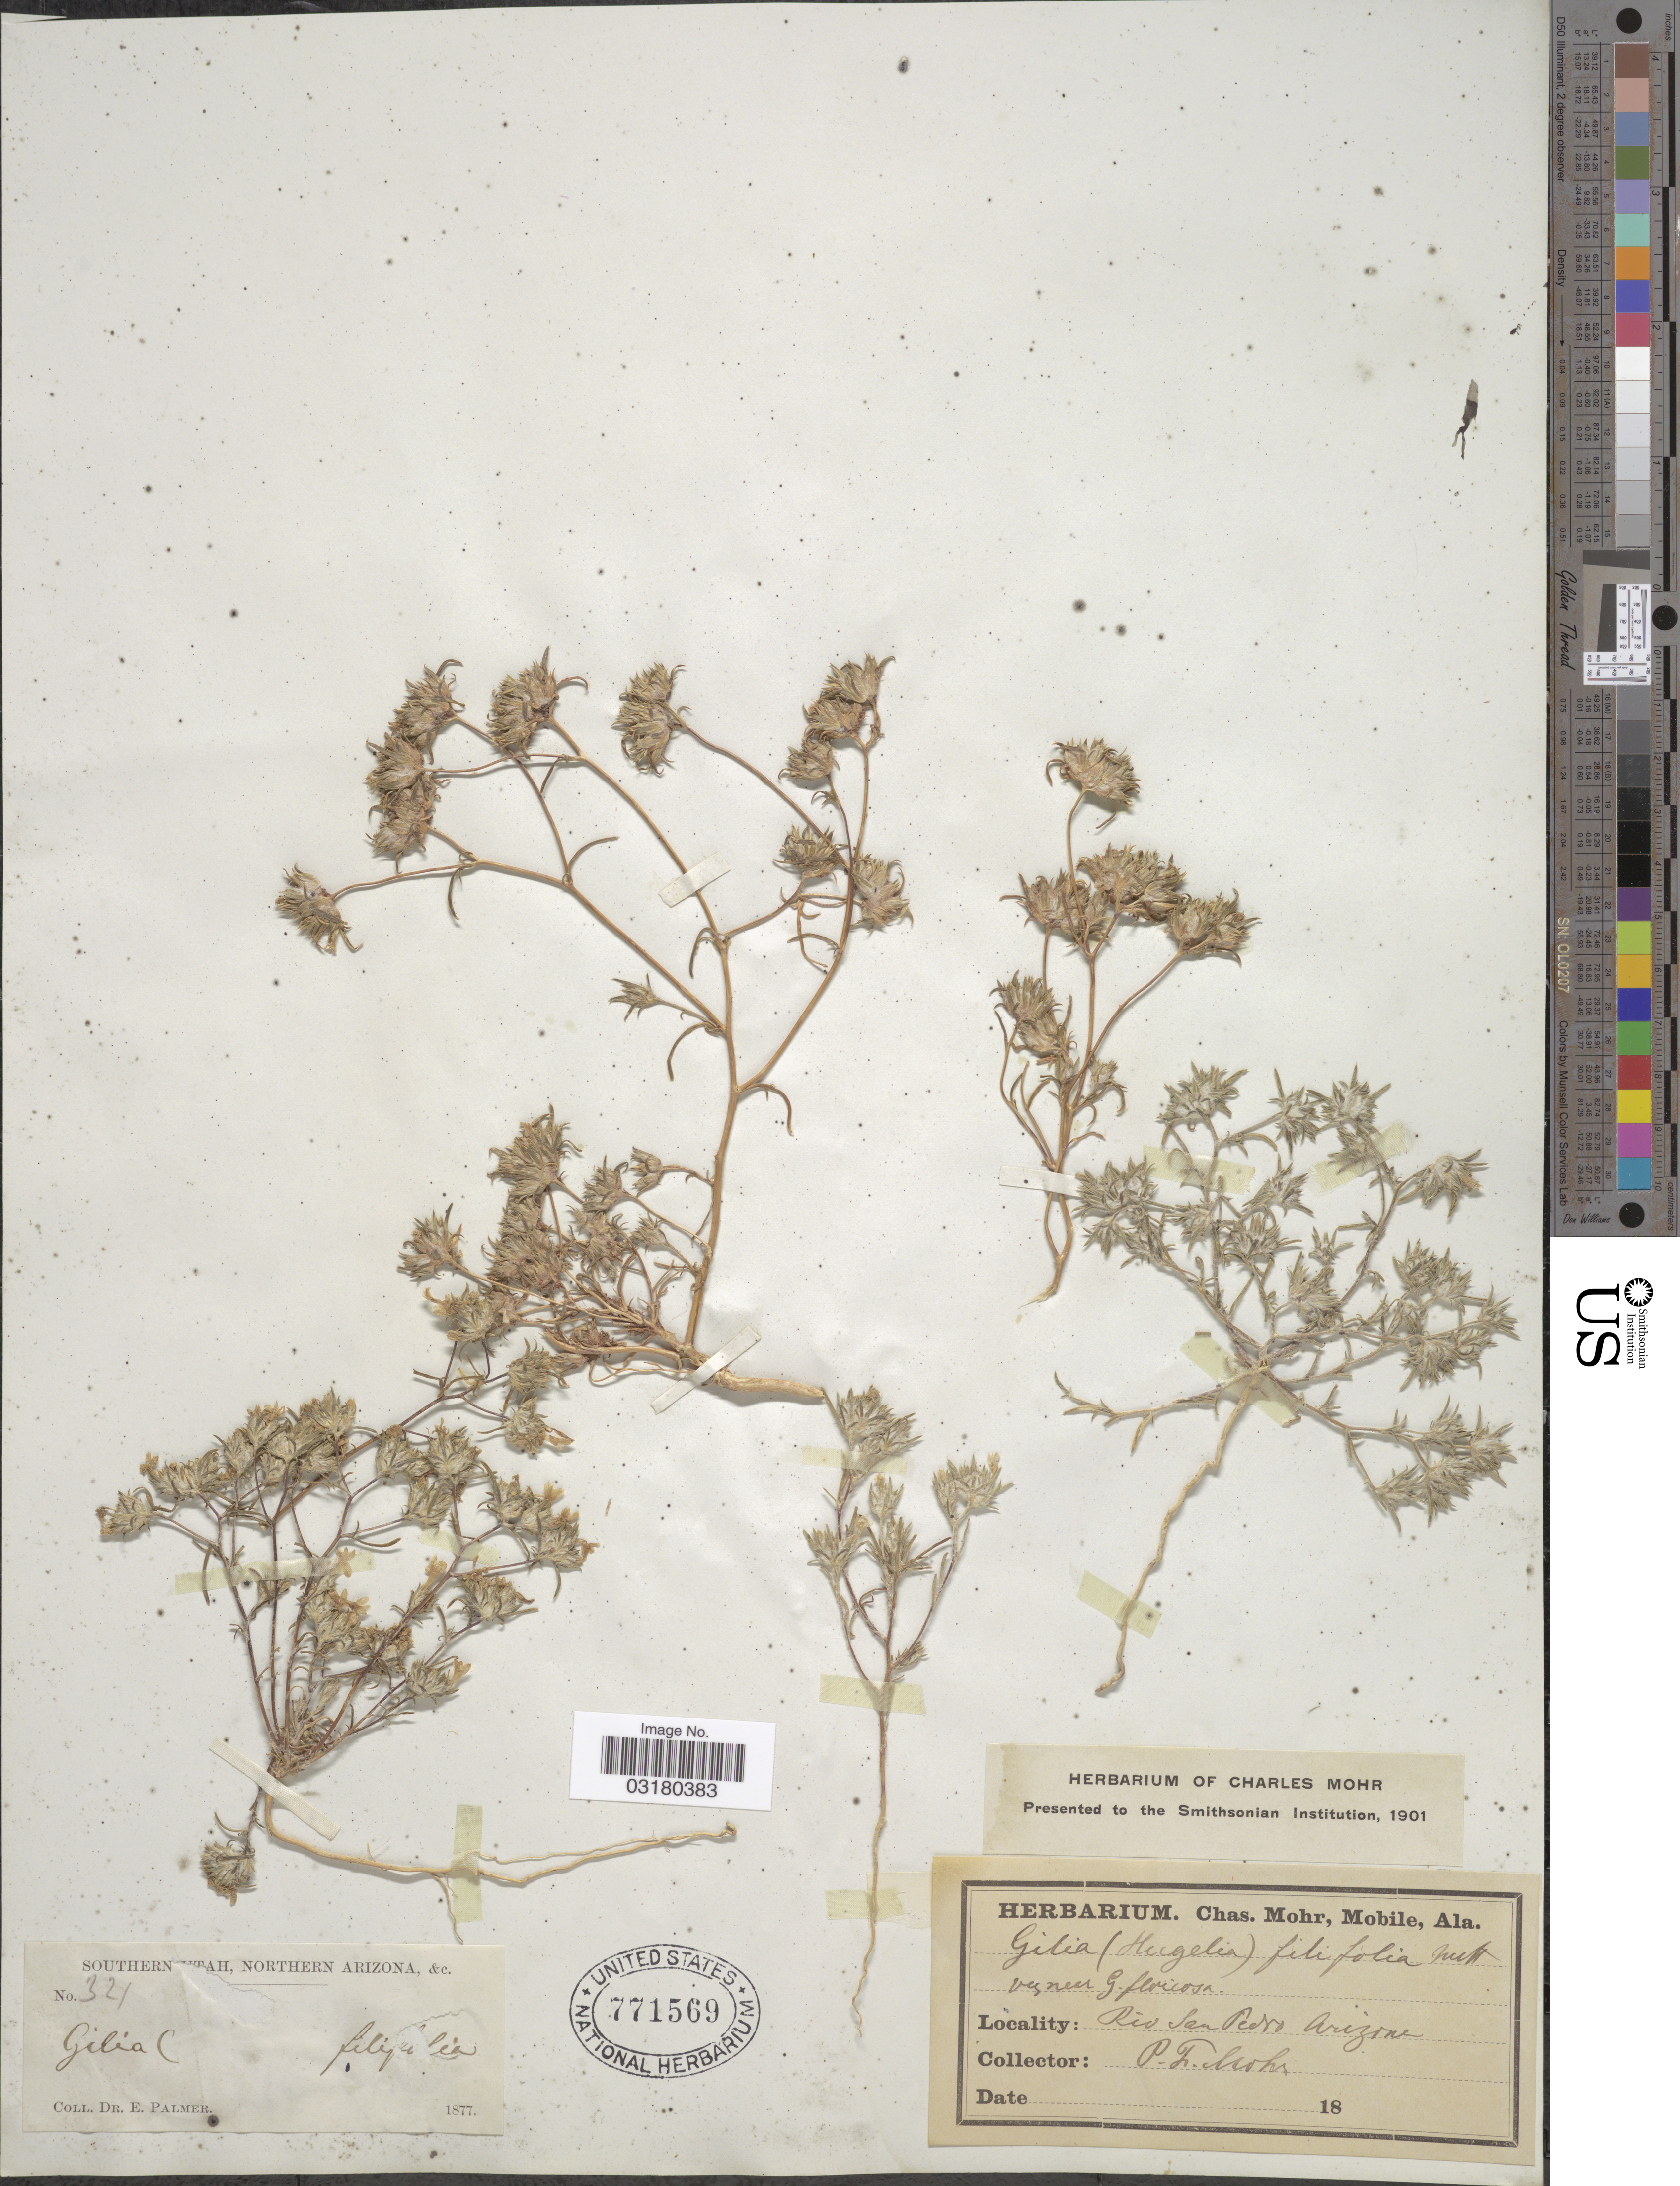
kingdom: Plantae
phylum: Tracheophyta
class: Magnoliopsida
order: Ericales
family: Polemoniaceae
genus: Eriastrum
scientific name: Eriastrum filifolium (Nutt.) Wooton & Standl.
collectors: E. Palmer & P. F. Mohr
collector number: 321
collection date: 1877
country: United States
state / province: Arizona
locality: Northern Arizona. Rio San Pedro.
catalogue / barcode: US 771569